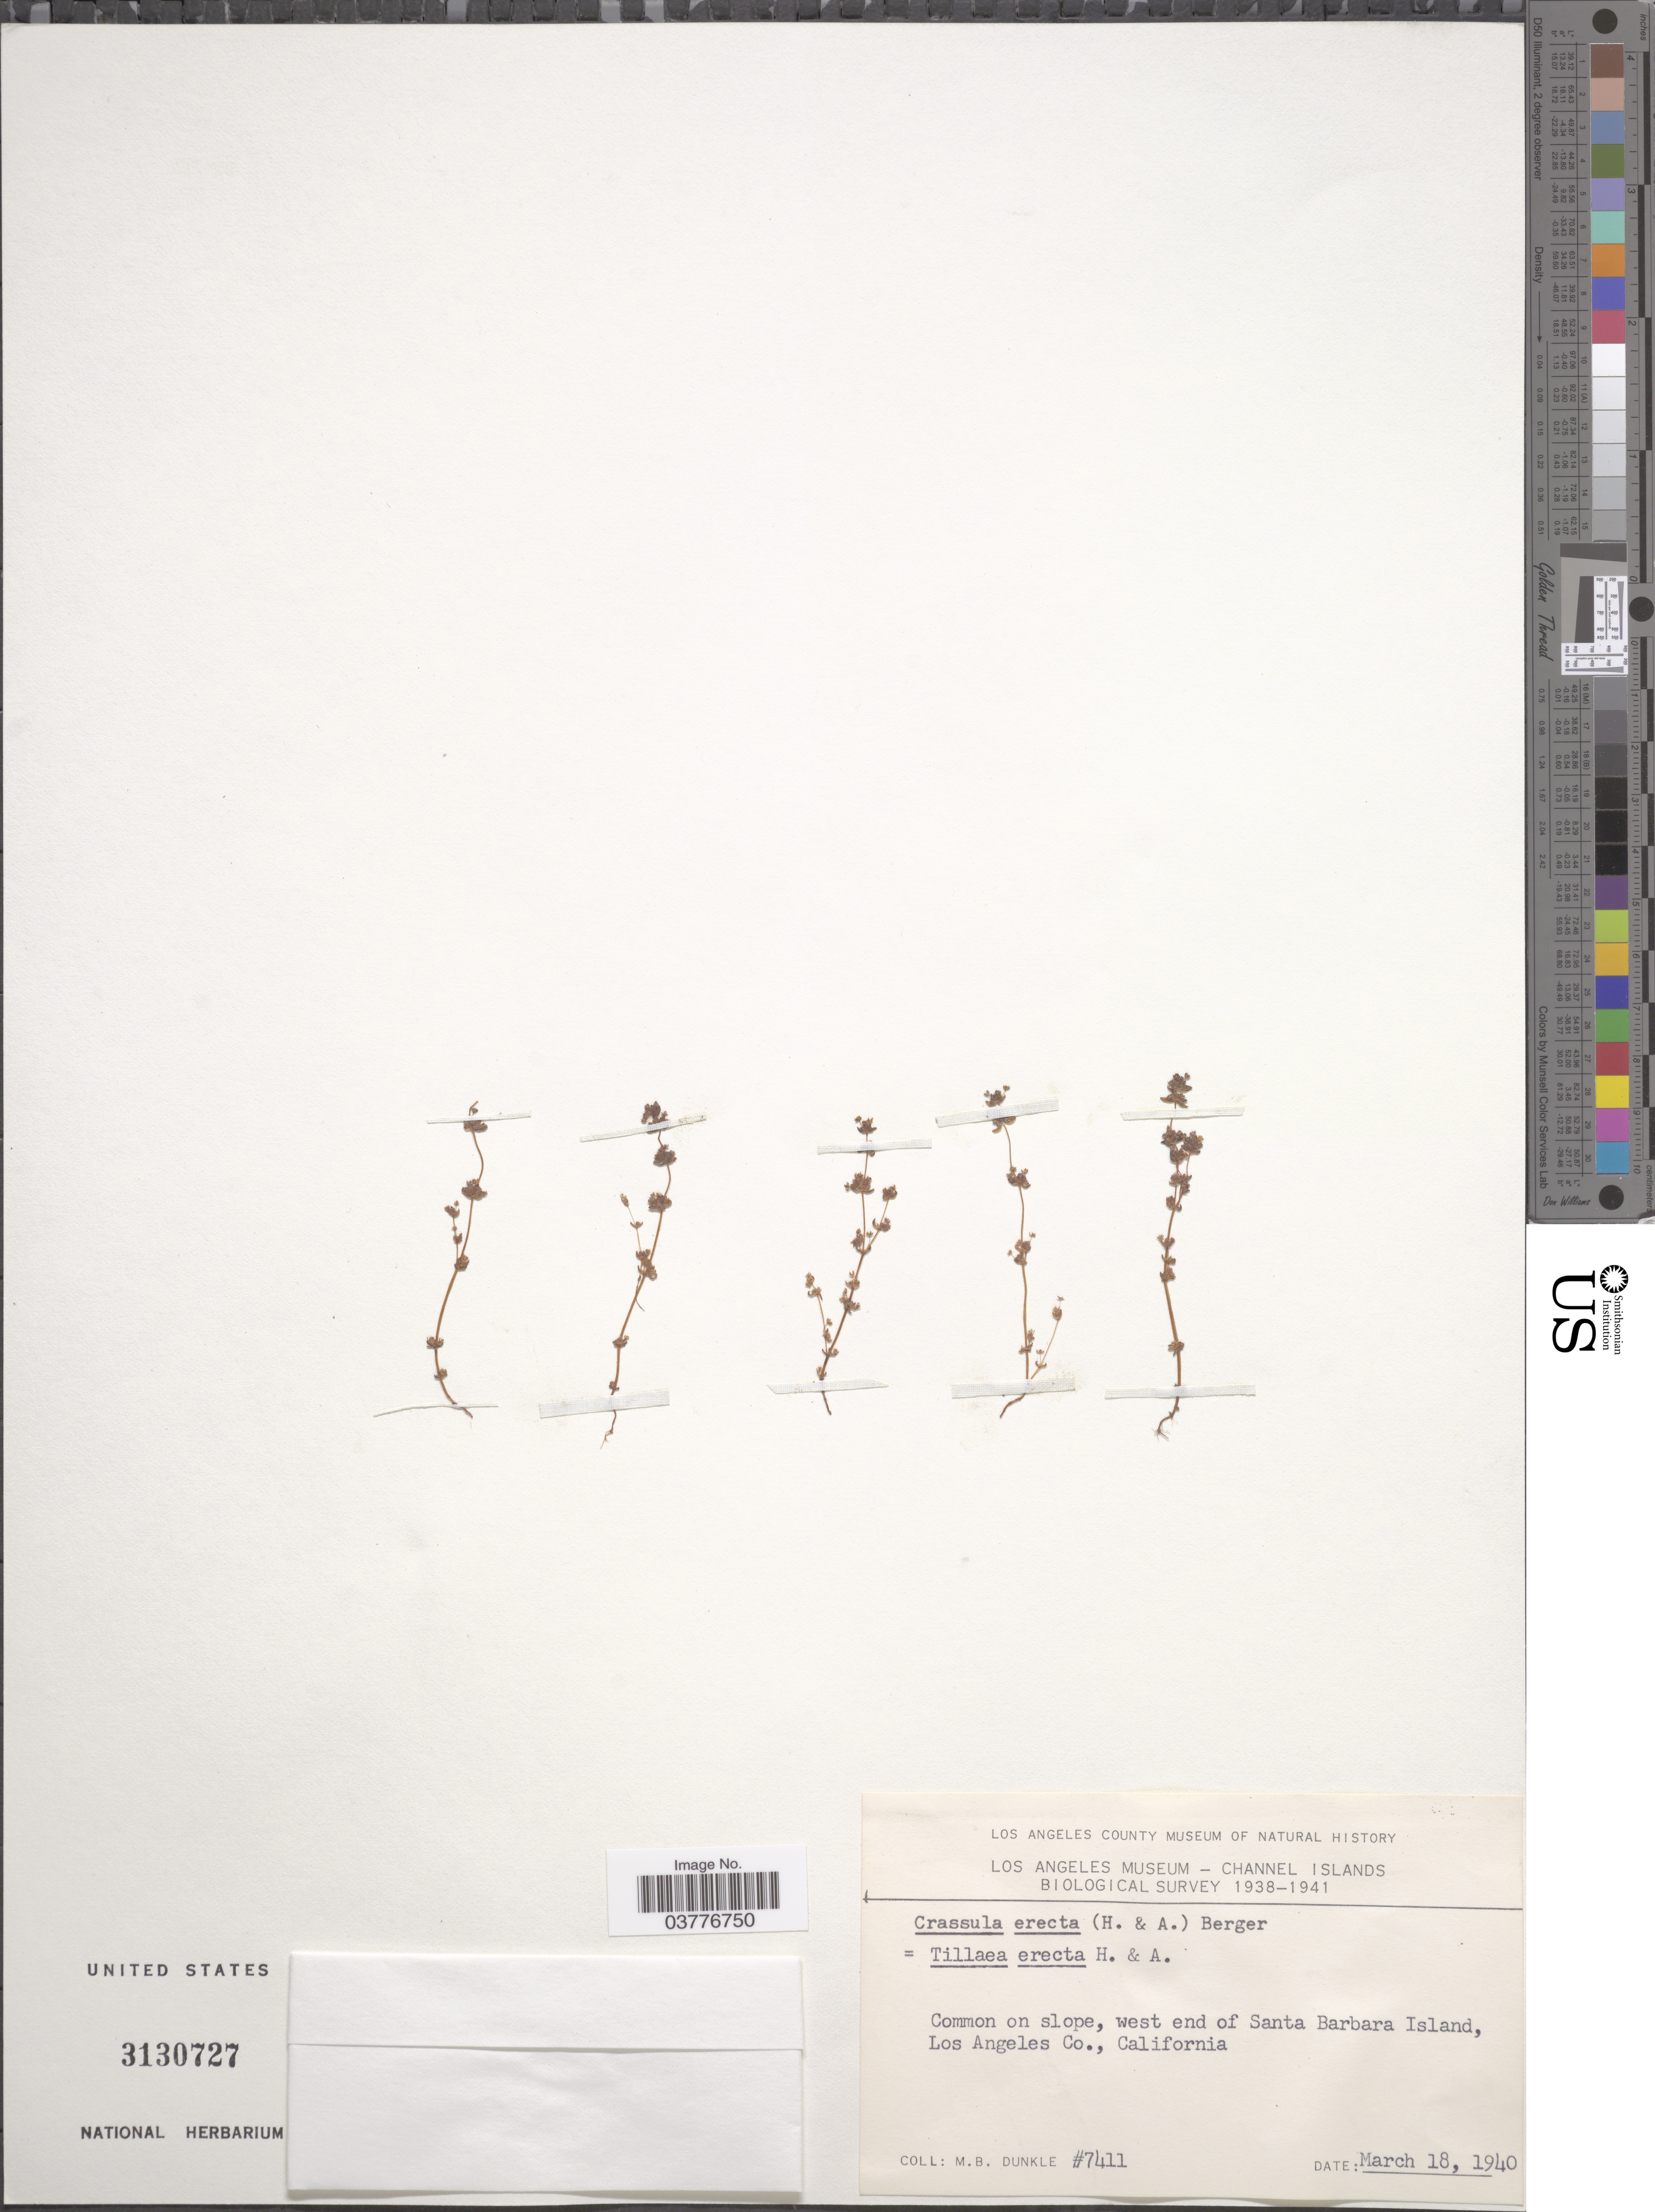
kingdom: Plantae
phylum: Tracheophyta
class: Magnoliopsida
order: Saxifragales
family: Crassulaceae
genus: Crassula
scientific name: Crassula connata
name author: (Ruiz & Pav.) A. Berger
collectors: M. Dunkle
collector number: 7411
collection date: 1940-03-18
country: United States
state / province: California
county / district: Los Angeles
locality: Common on slope, west end of Santa Barbara Island, Los Angeles Co.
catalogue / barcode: US 3130727